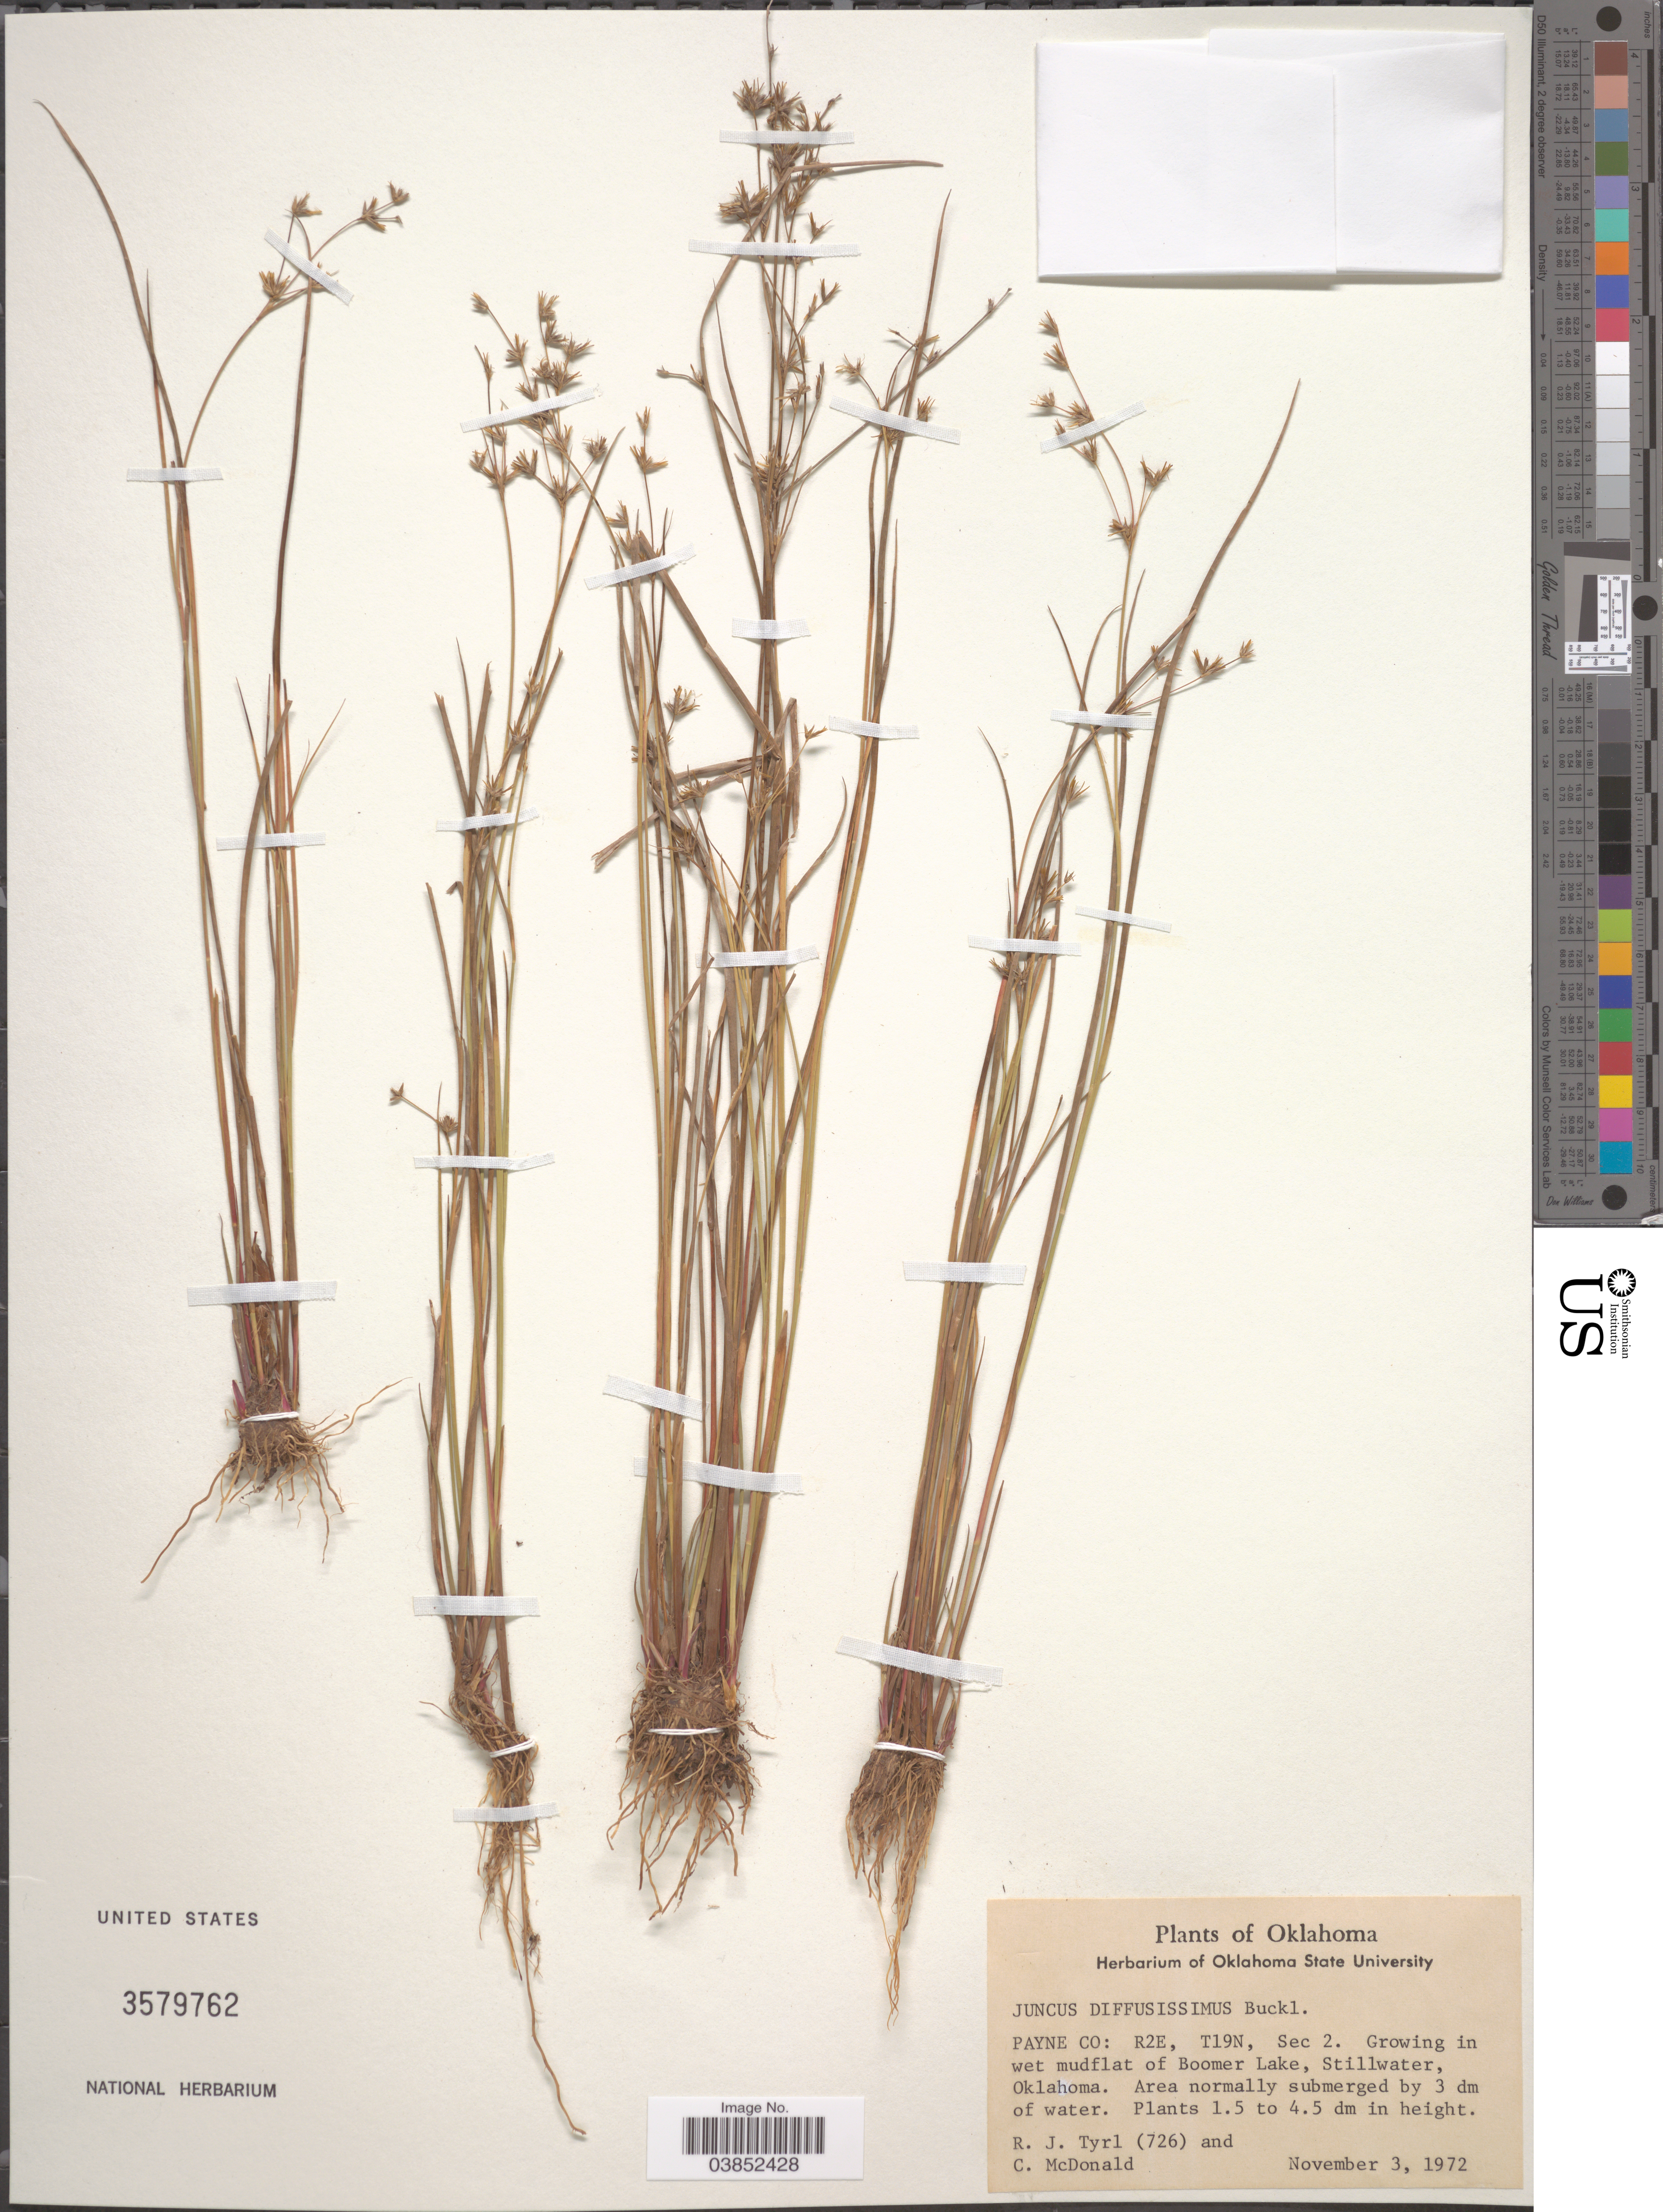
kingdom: Plantae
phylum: Tracheophyta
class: Liliopsida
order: Poales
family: Juncaceae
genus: Juncus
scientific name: Juncus diffusissimus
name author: Buckley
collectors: R. Tyrl & C. McDonald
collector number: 726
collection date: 1972-11-03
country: United States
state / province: Oklahoma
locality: Payne Co: R2E, T19N, Sec. 2. Mudflat of Boomer Lake, Stillwater.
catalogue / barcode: US 3579762